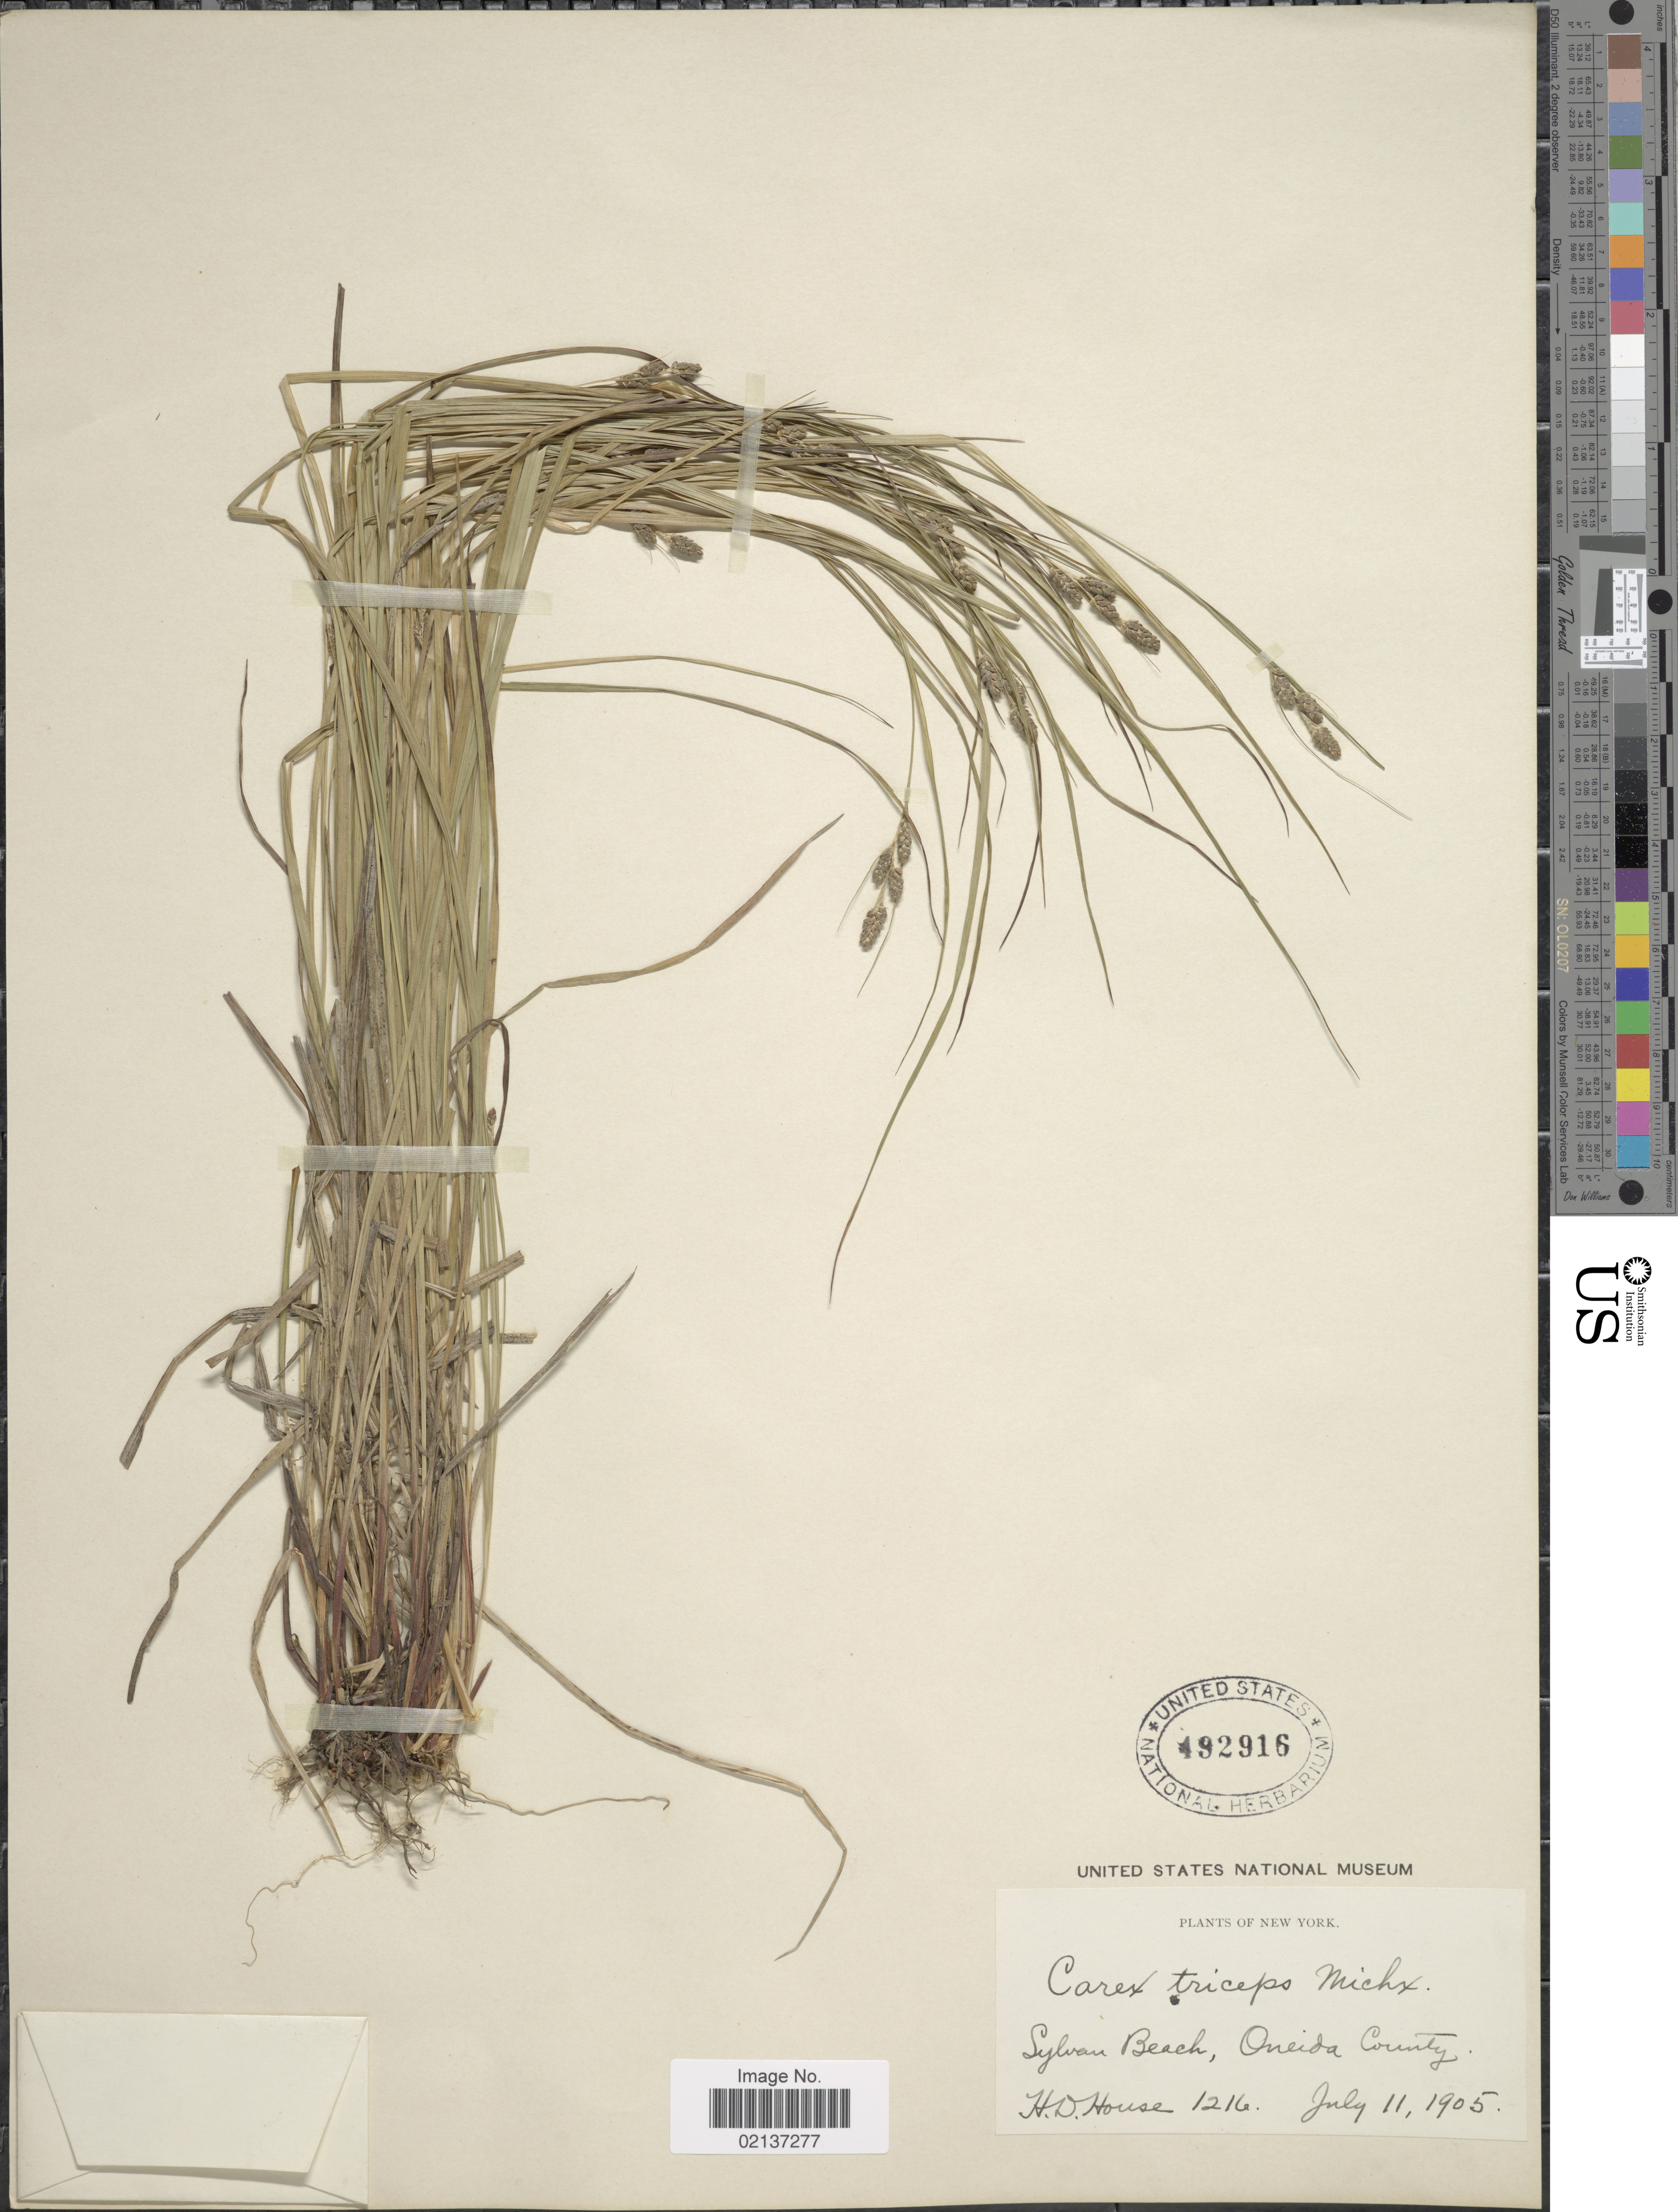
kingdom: Plantae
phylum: Tracheophyta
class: Liliopsida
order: Poales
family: Cyperaceae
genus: Carex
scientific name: Carex hirsutella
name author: Mack.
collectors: H. D. House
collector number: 1216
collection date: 1905-07-11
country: United States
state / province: New York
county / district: Oneida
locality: Sylvan Beach, Oneida County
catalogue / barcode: US 492916